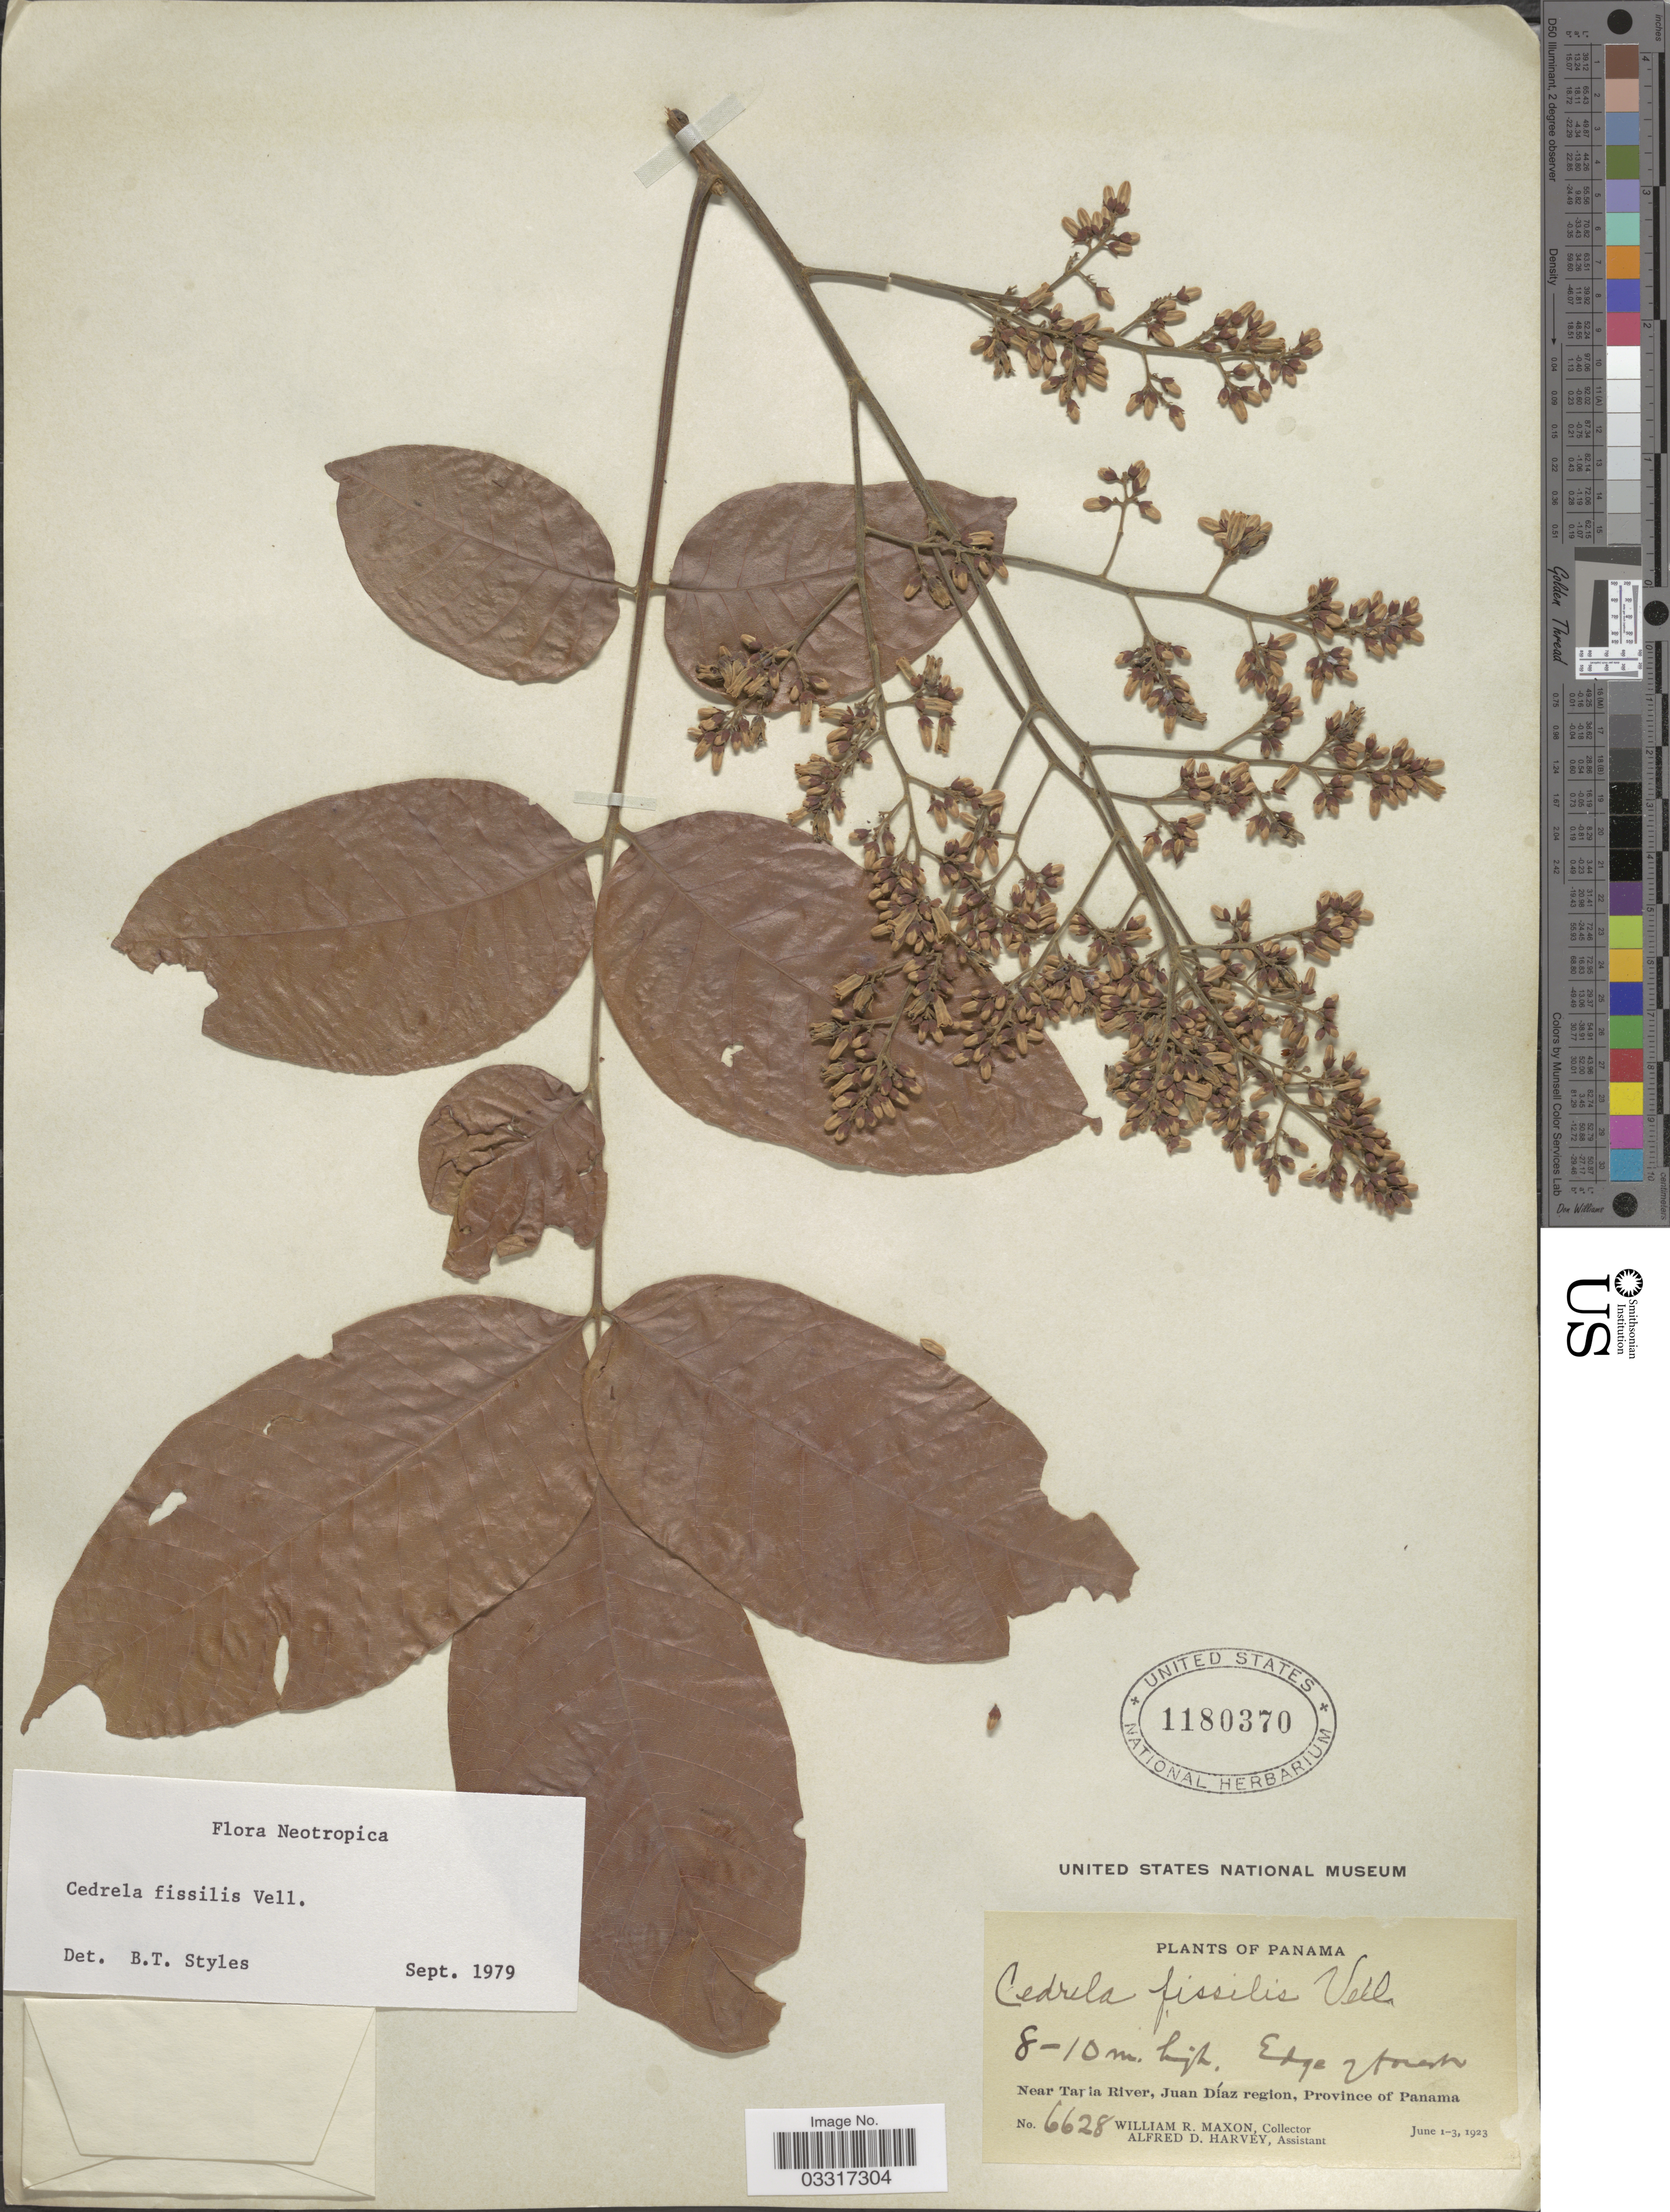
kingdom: Plantae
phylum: Tracheophyta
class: Magnoliopsida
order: Sapindales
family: Meliaceae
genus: Cedrela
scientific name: Cedrela fissilis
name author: Vell.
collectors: W. R. Maxon & A. D. Harvey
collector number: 6628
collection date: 1923-06-01/1923-06-03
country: Panama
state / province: Panamá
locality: Near Tapia River, Juan Díaz region.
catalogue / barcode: US 1180370